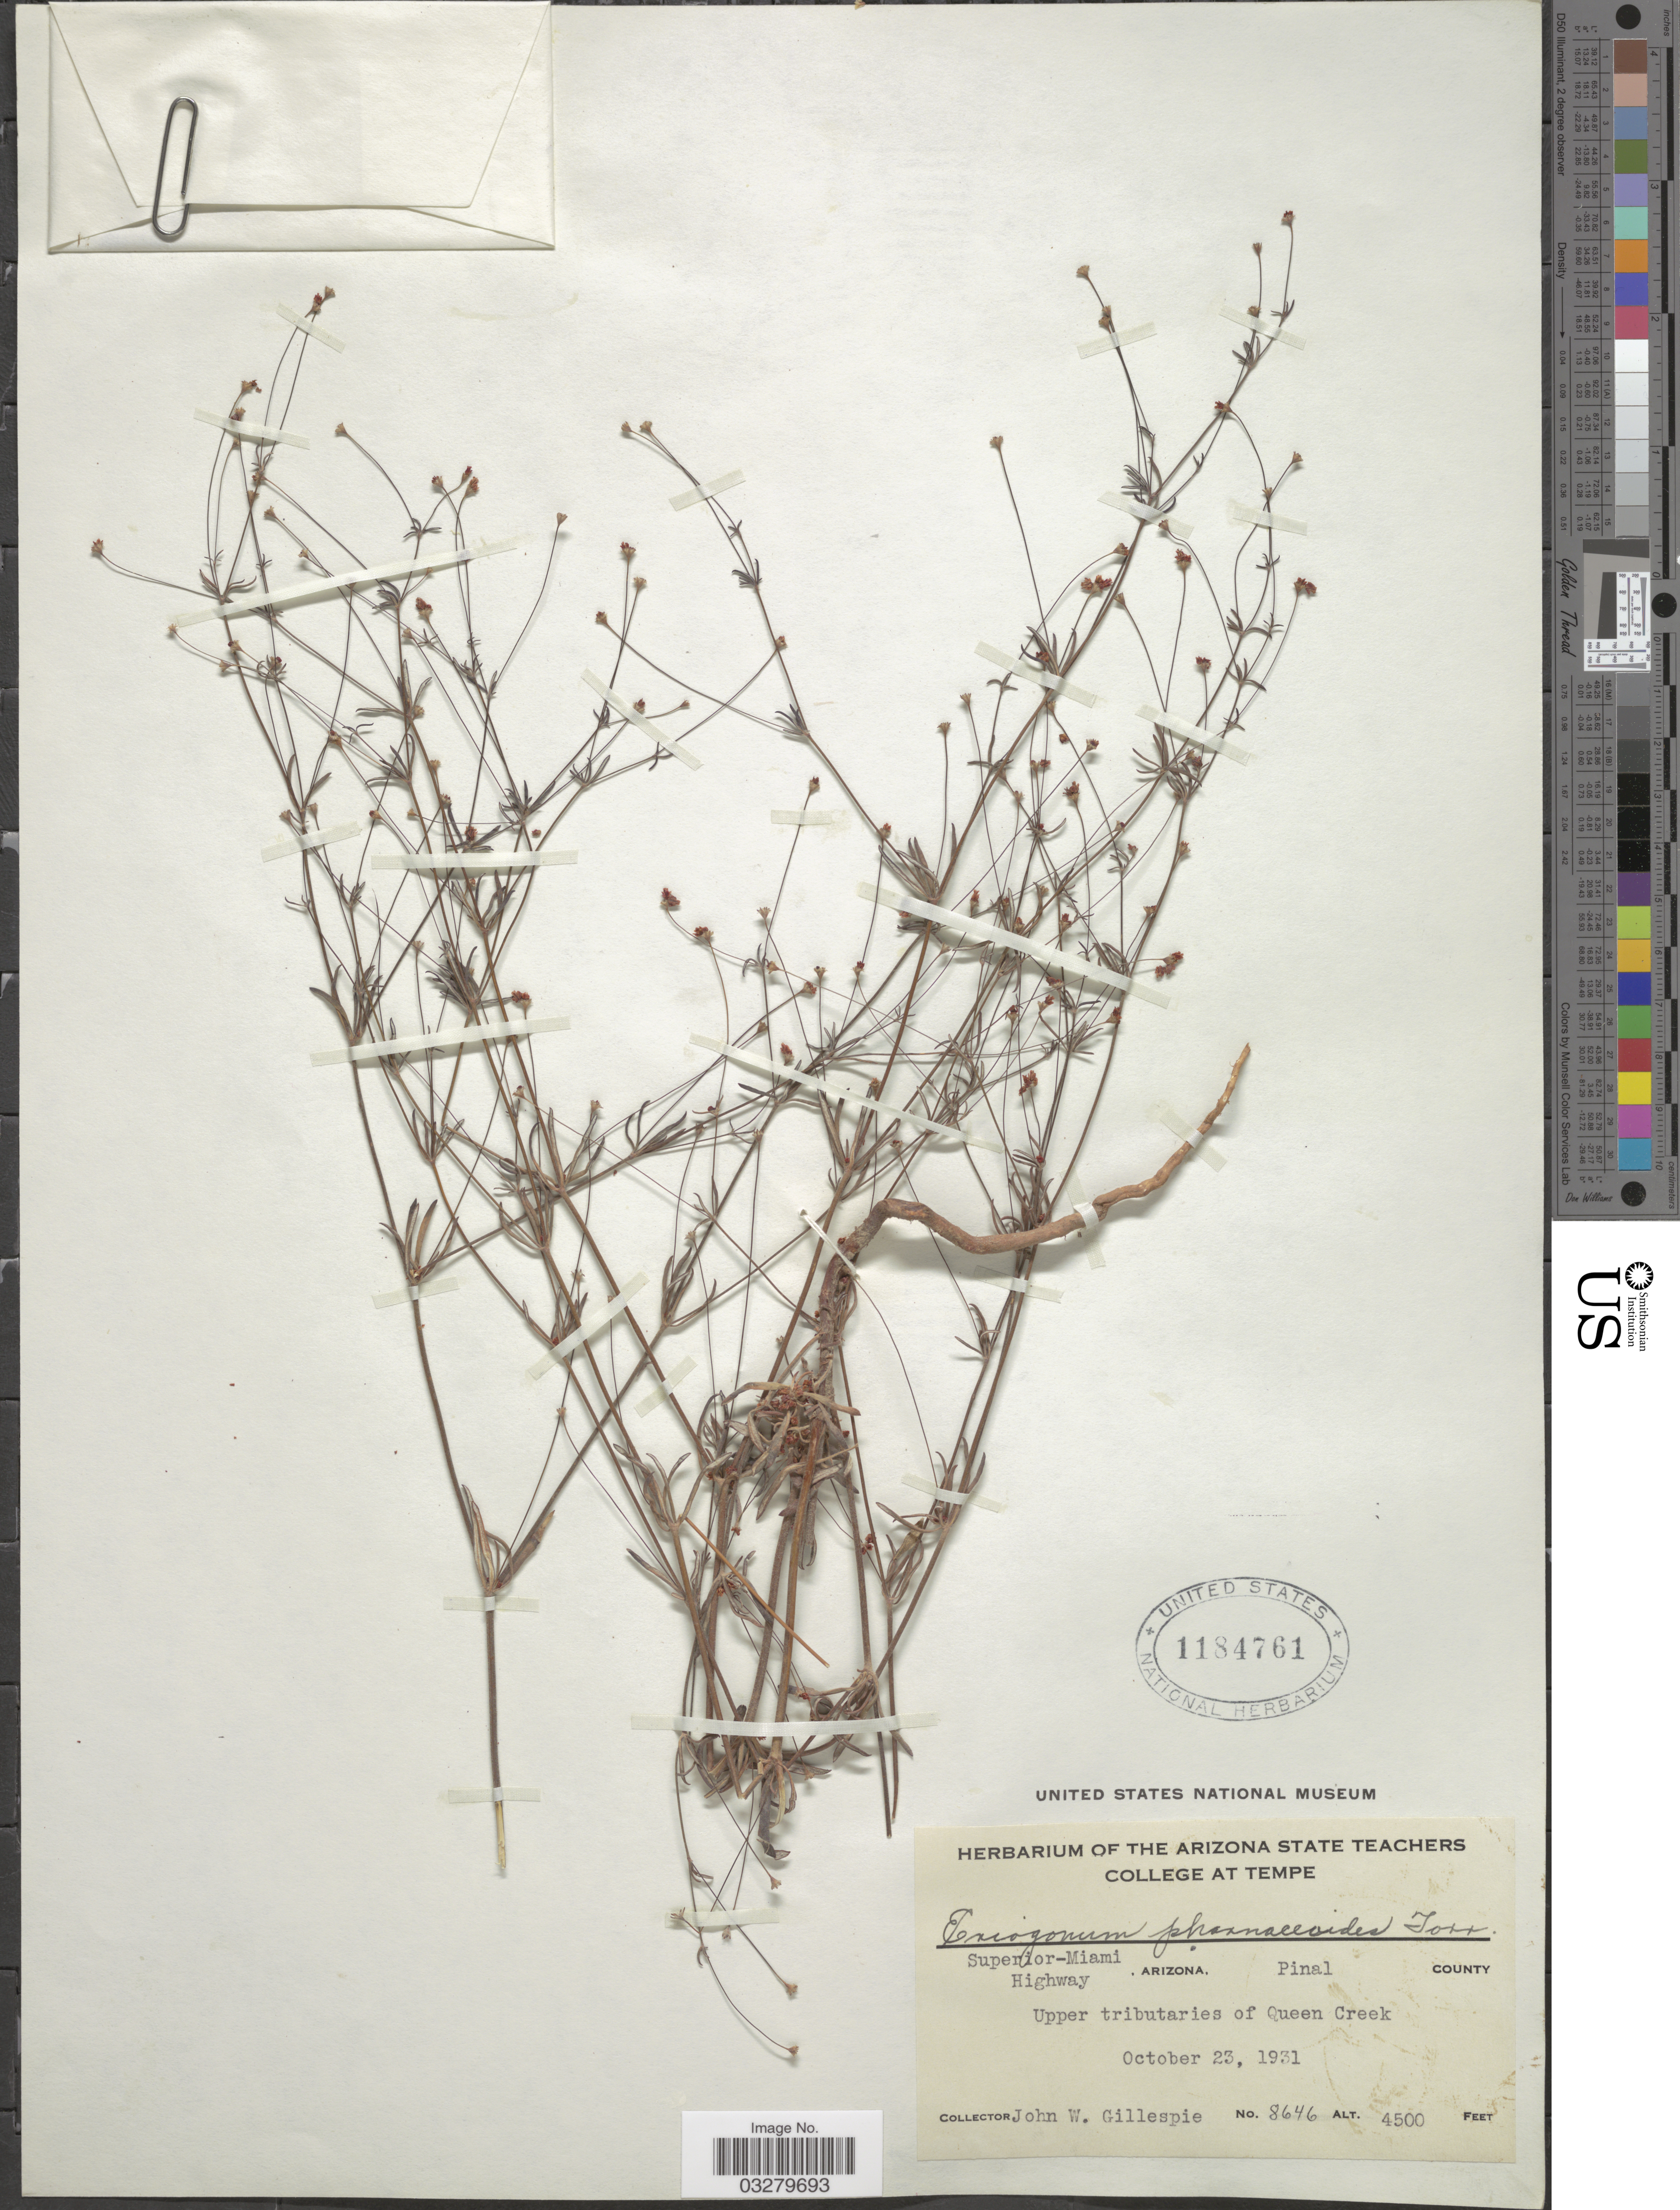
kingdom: Plantae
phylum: Tracheophyta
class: Magnoliopsida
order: Caryophyllales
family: Polygonaceae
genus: Eriogonum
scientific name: Eriogonum pharnaceoides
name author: Torr.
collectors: J. W. Gillespie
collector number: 8646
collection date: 1931-10-23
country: United States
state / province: Arizona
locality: Superior-Miami Highway. Pinal County. Upper tributaries of Queen Creek.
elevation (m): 1372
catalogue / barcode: US 1184761